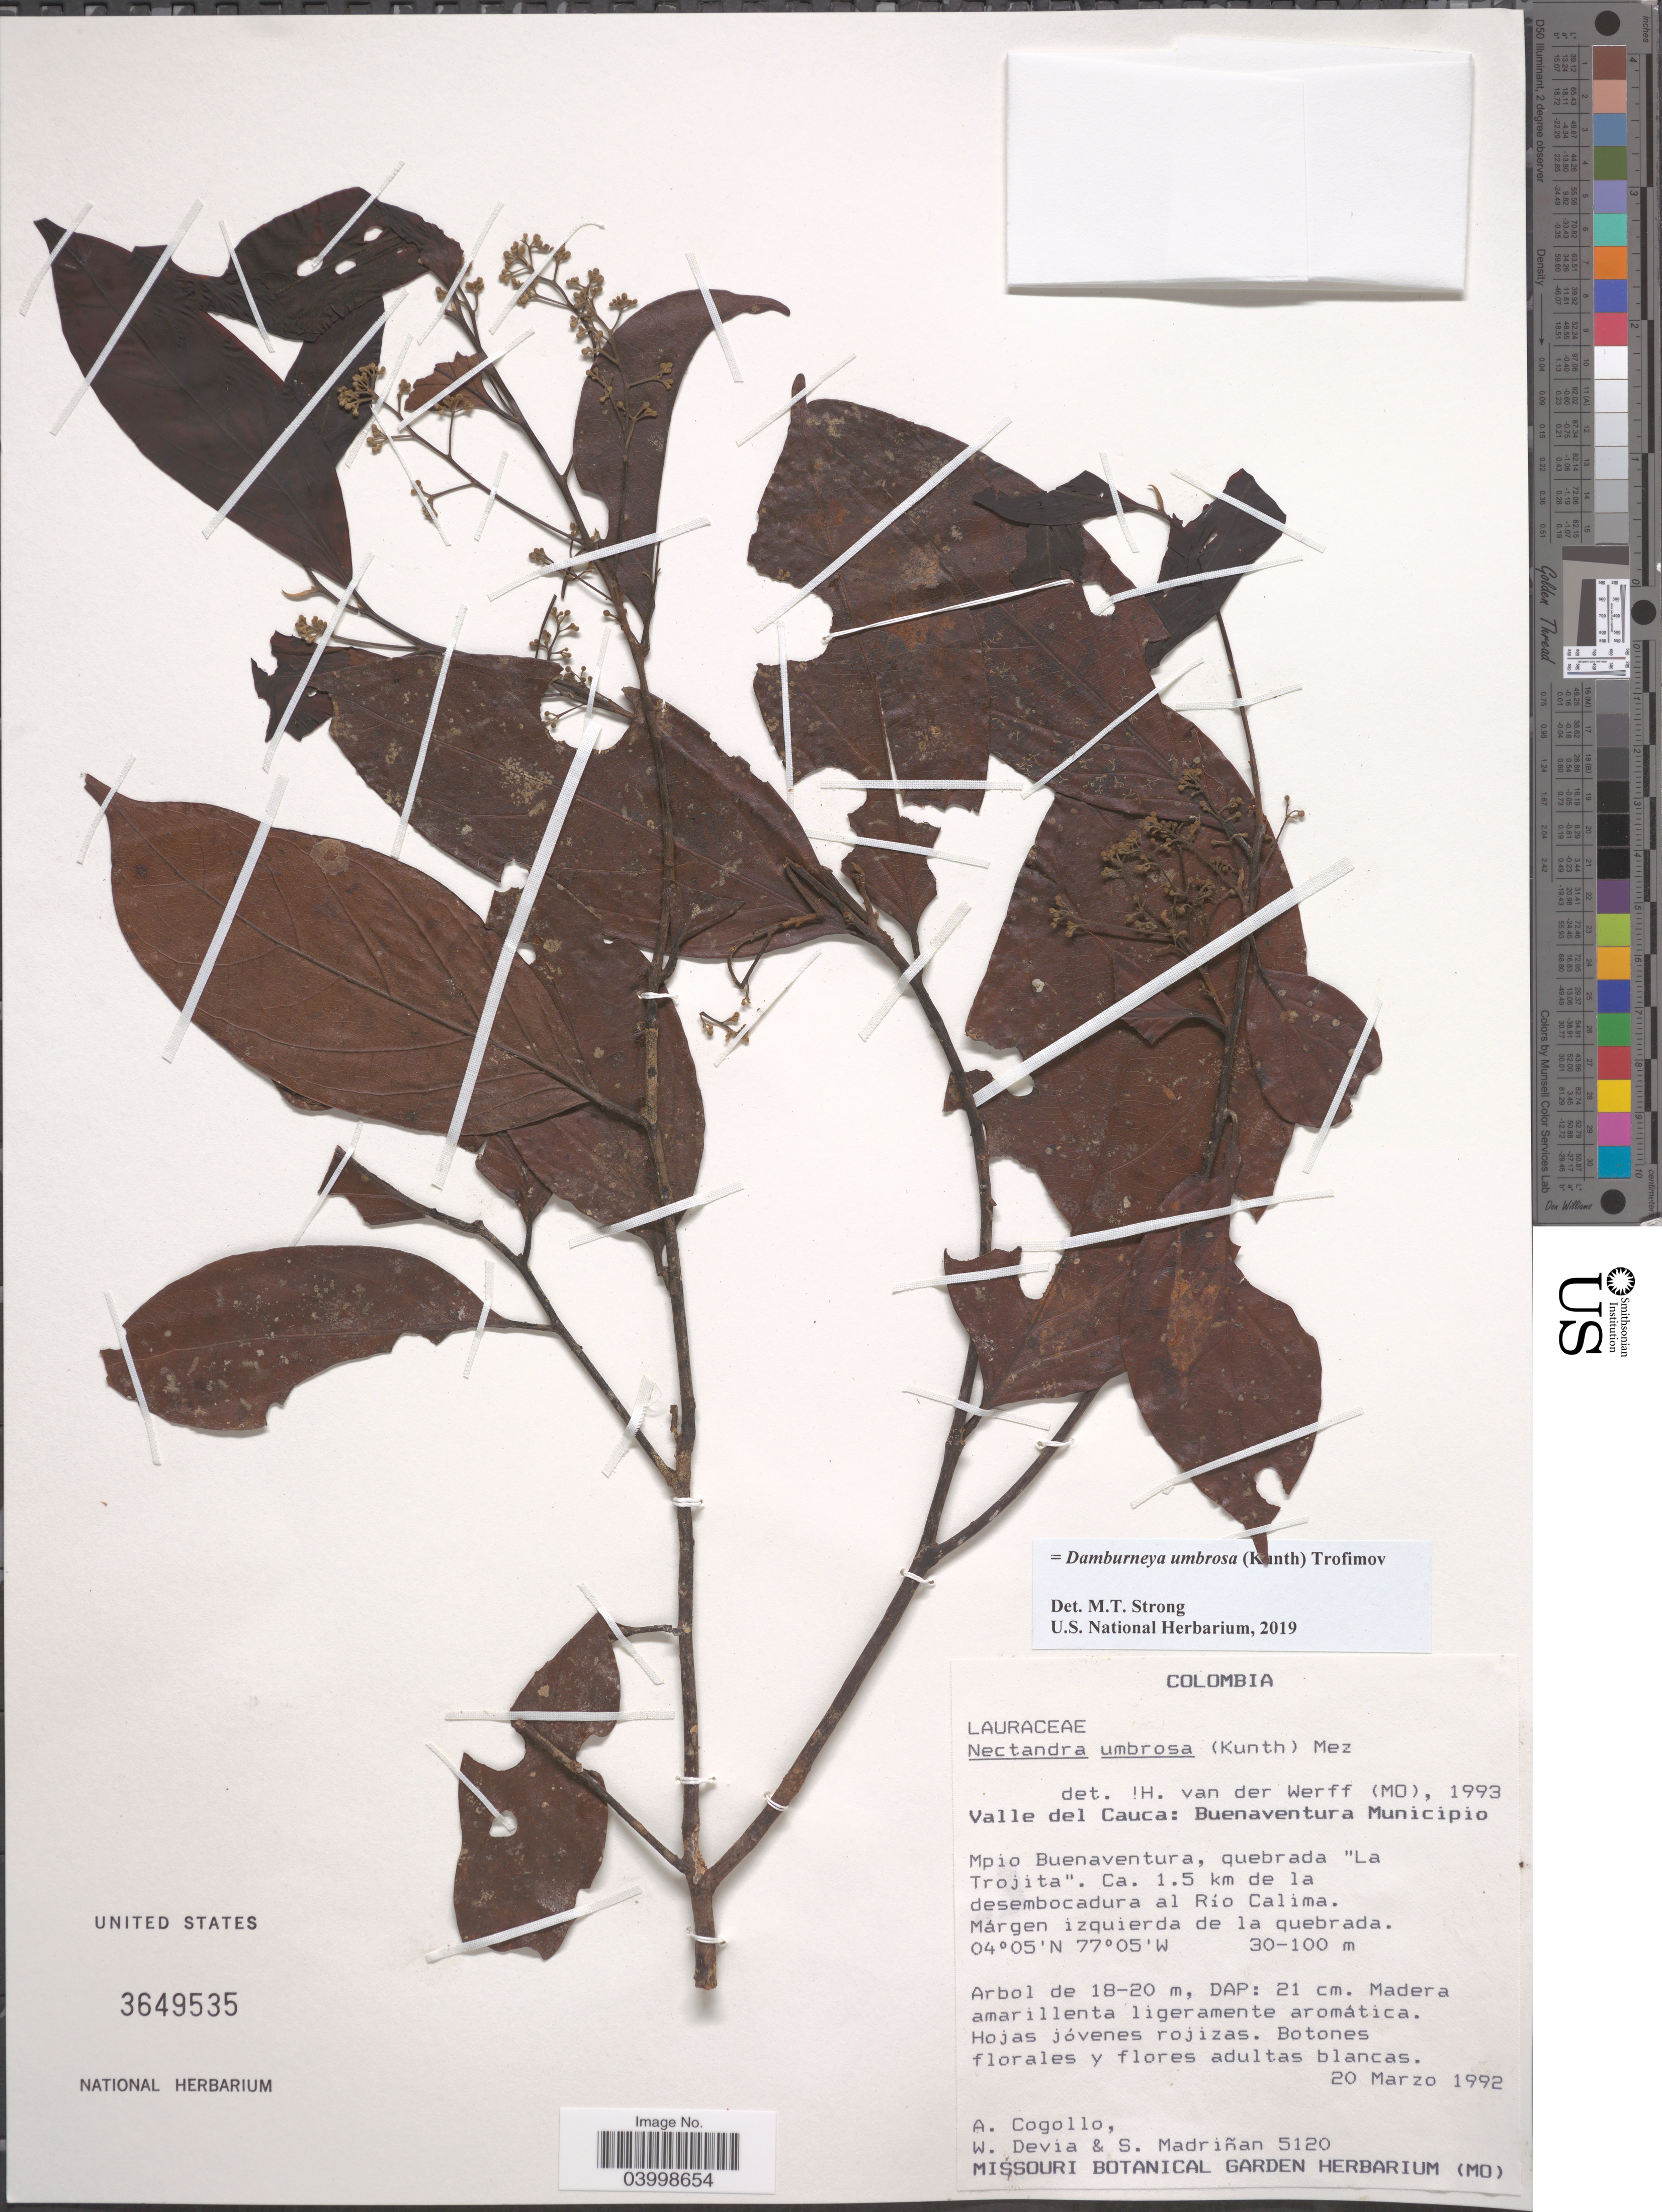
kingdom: Plantae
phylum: Tracheophyta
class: Magnoliopsida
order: Laurales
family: Lauraceae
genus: Damburneya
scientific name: Damburneya umbrosa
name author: (Kunth) Trofimov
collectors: A. Cogollo, W. Devia & S. Madriñán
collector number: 5120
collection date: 1992-03-20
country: Colombia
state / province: Valle del Cauca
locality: Buenaventura Municipio. Mpio Buenaventura, quebrada "La Trojita". Ca. 1.5 km de la desembocadura al Río Calima.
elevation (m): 30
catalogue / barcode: US 3649535